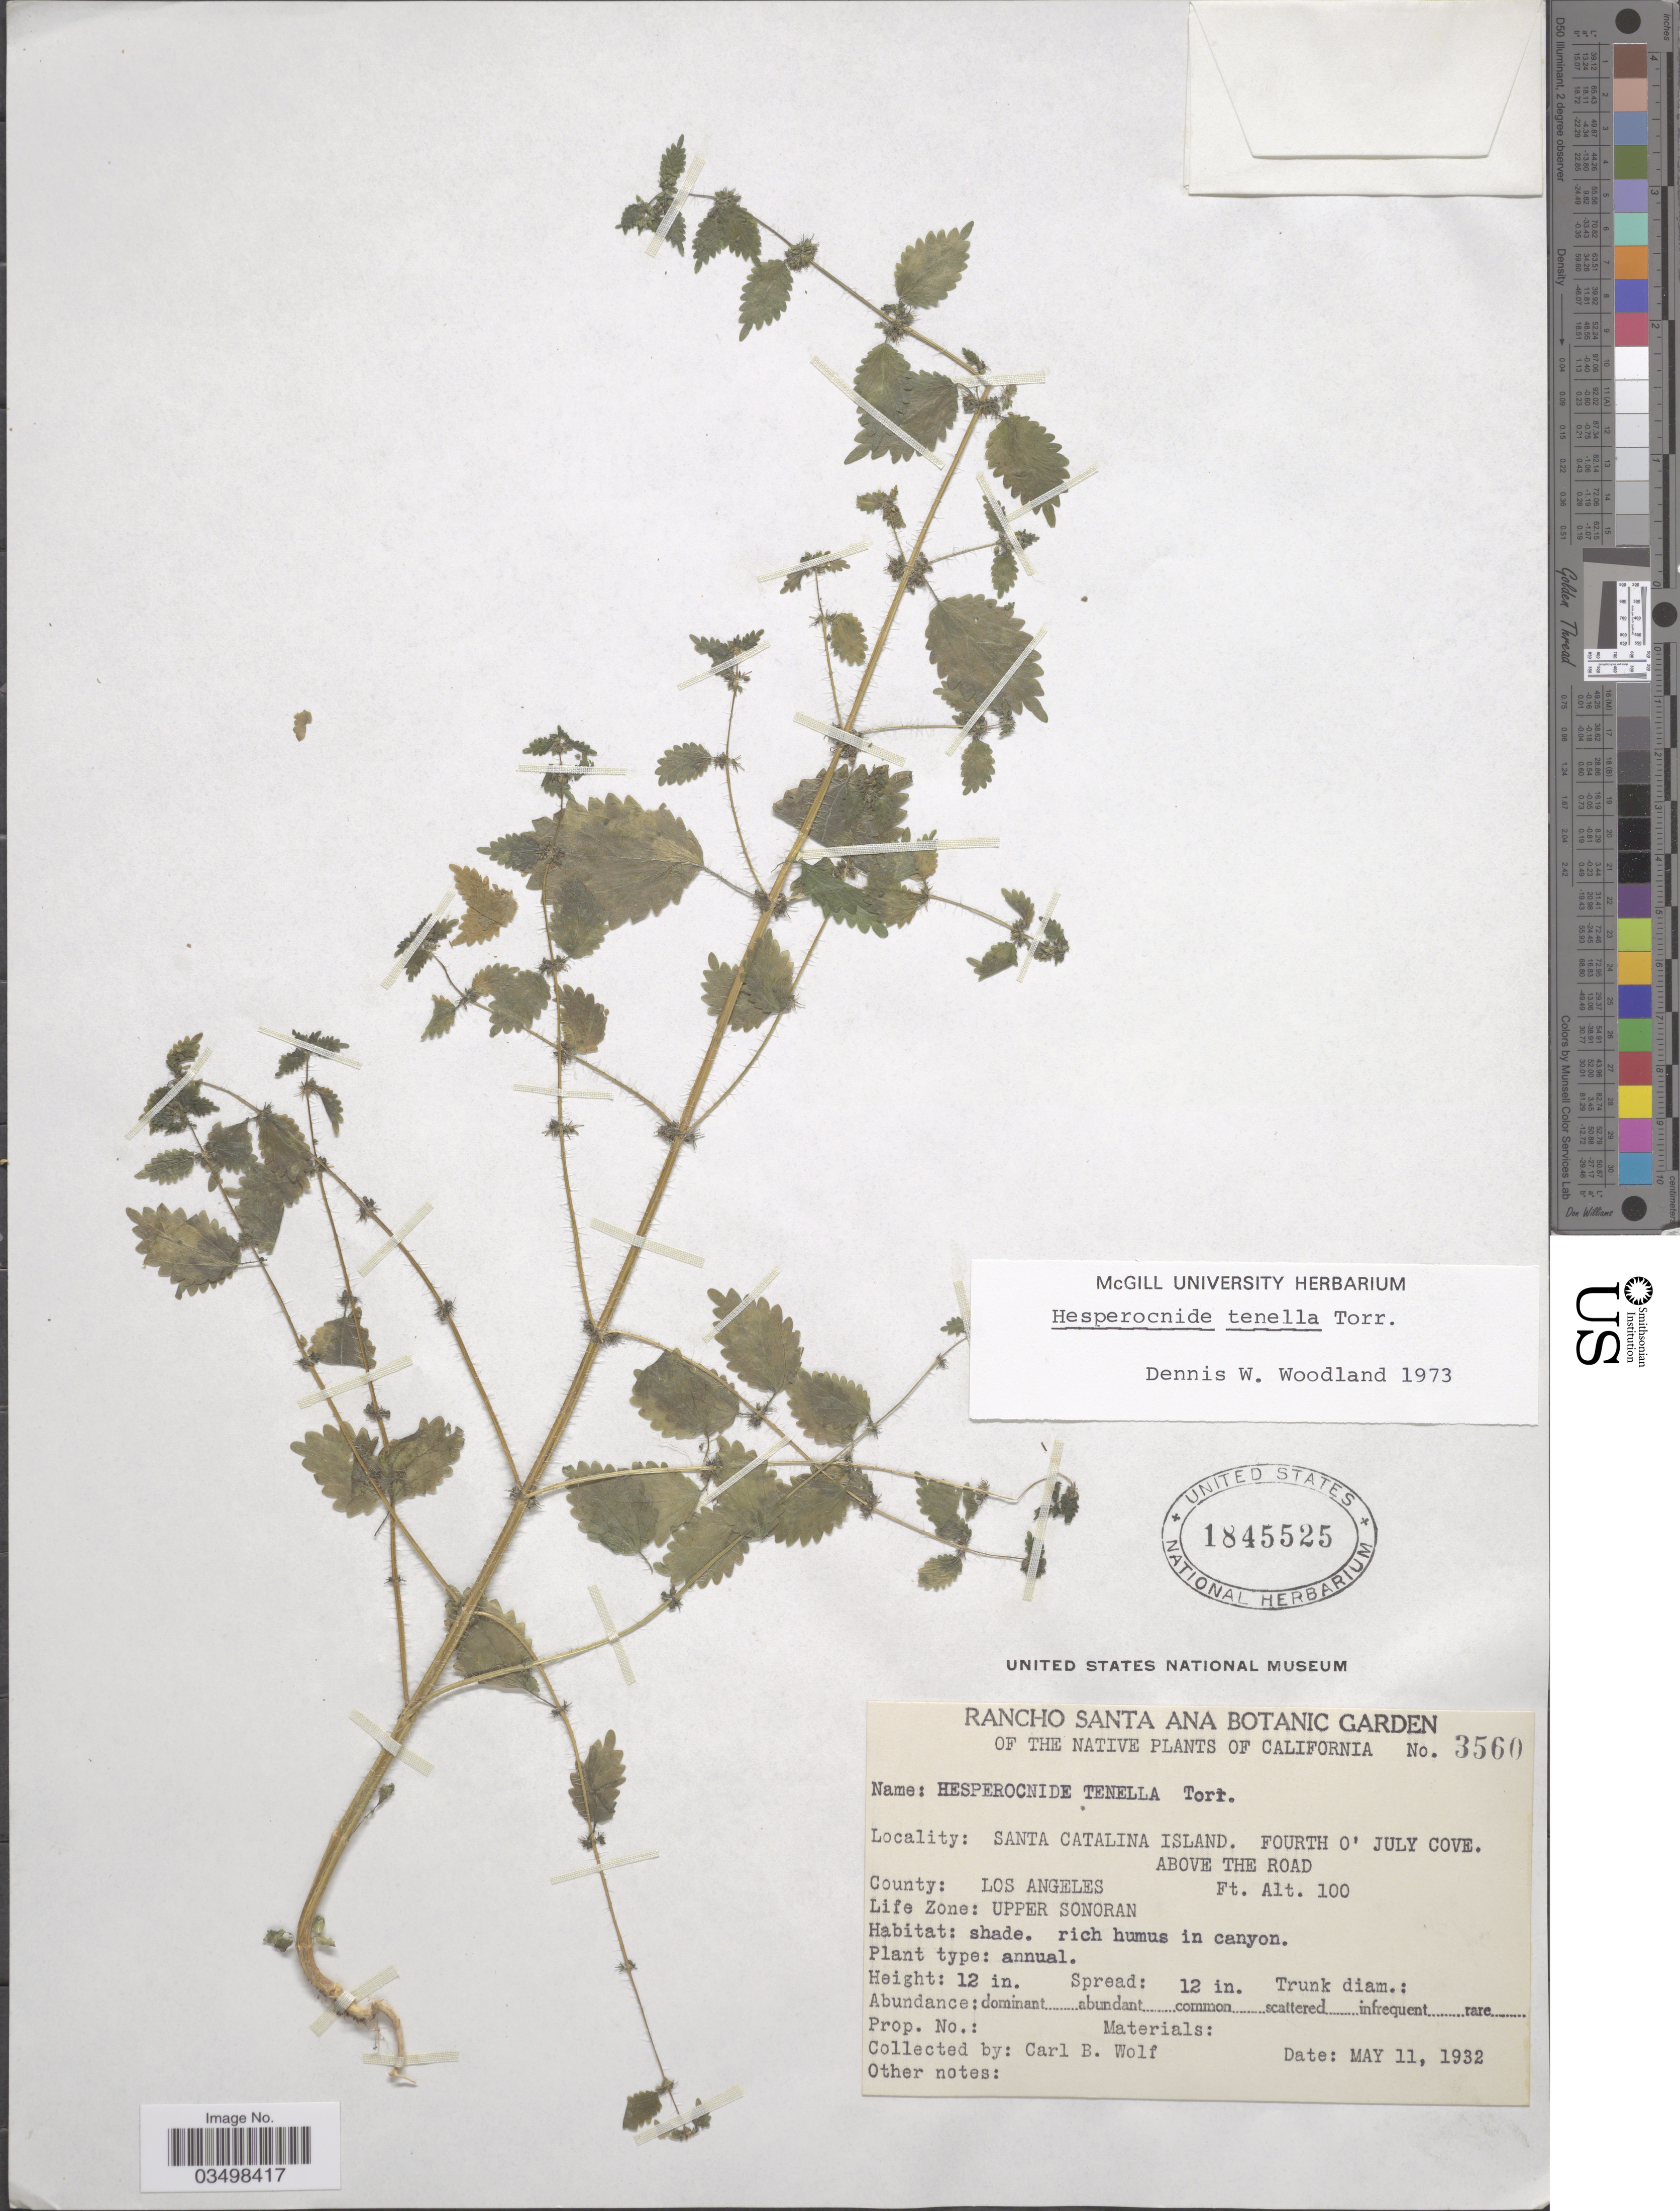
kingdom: Plantae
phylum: Tracheophyta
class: Magnoliopsida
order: Rosales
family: Urticaceae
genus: Hesperocnide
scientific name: Hesperocnide tenella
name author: Torr.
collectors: C. B. Wolf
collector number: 3560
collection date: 1932-05-11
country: United States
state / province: California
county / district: Los Angeles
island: Santa Catalina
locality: Santa Catalina Island. Fourth O' July Cove above the road. County: Los Angeles. Life Zone: Upper Sonoran.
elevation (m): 30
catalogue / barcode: US 1845525